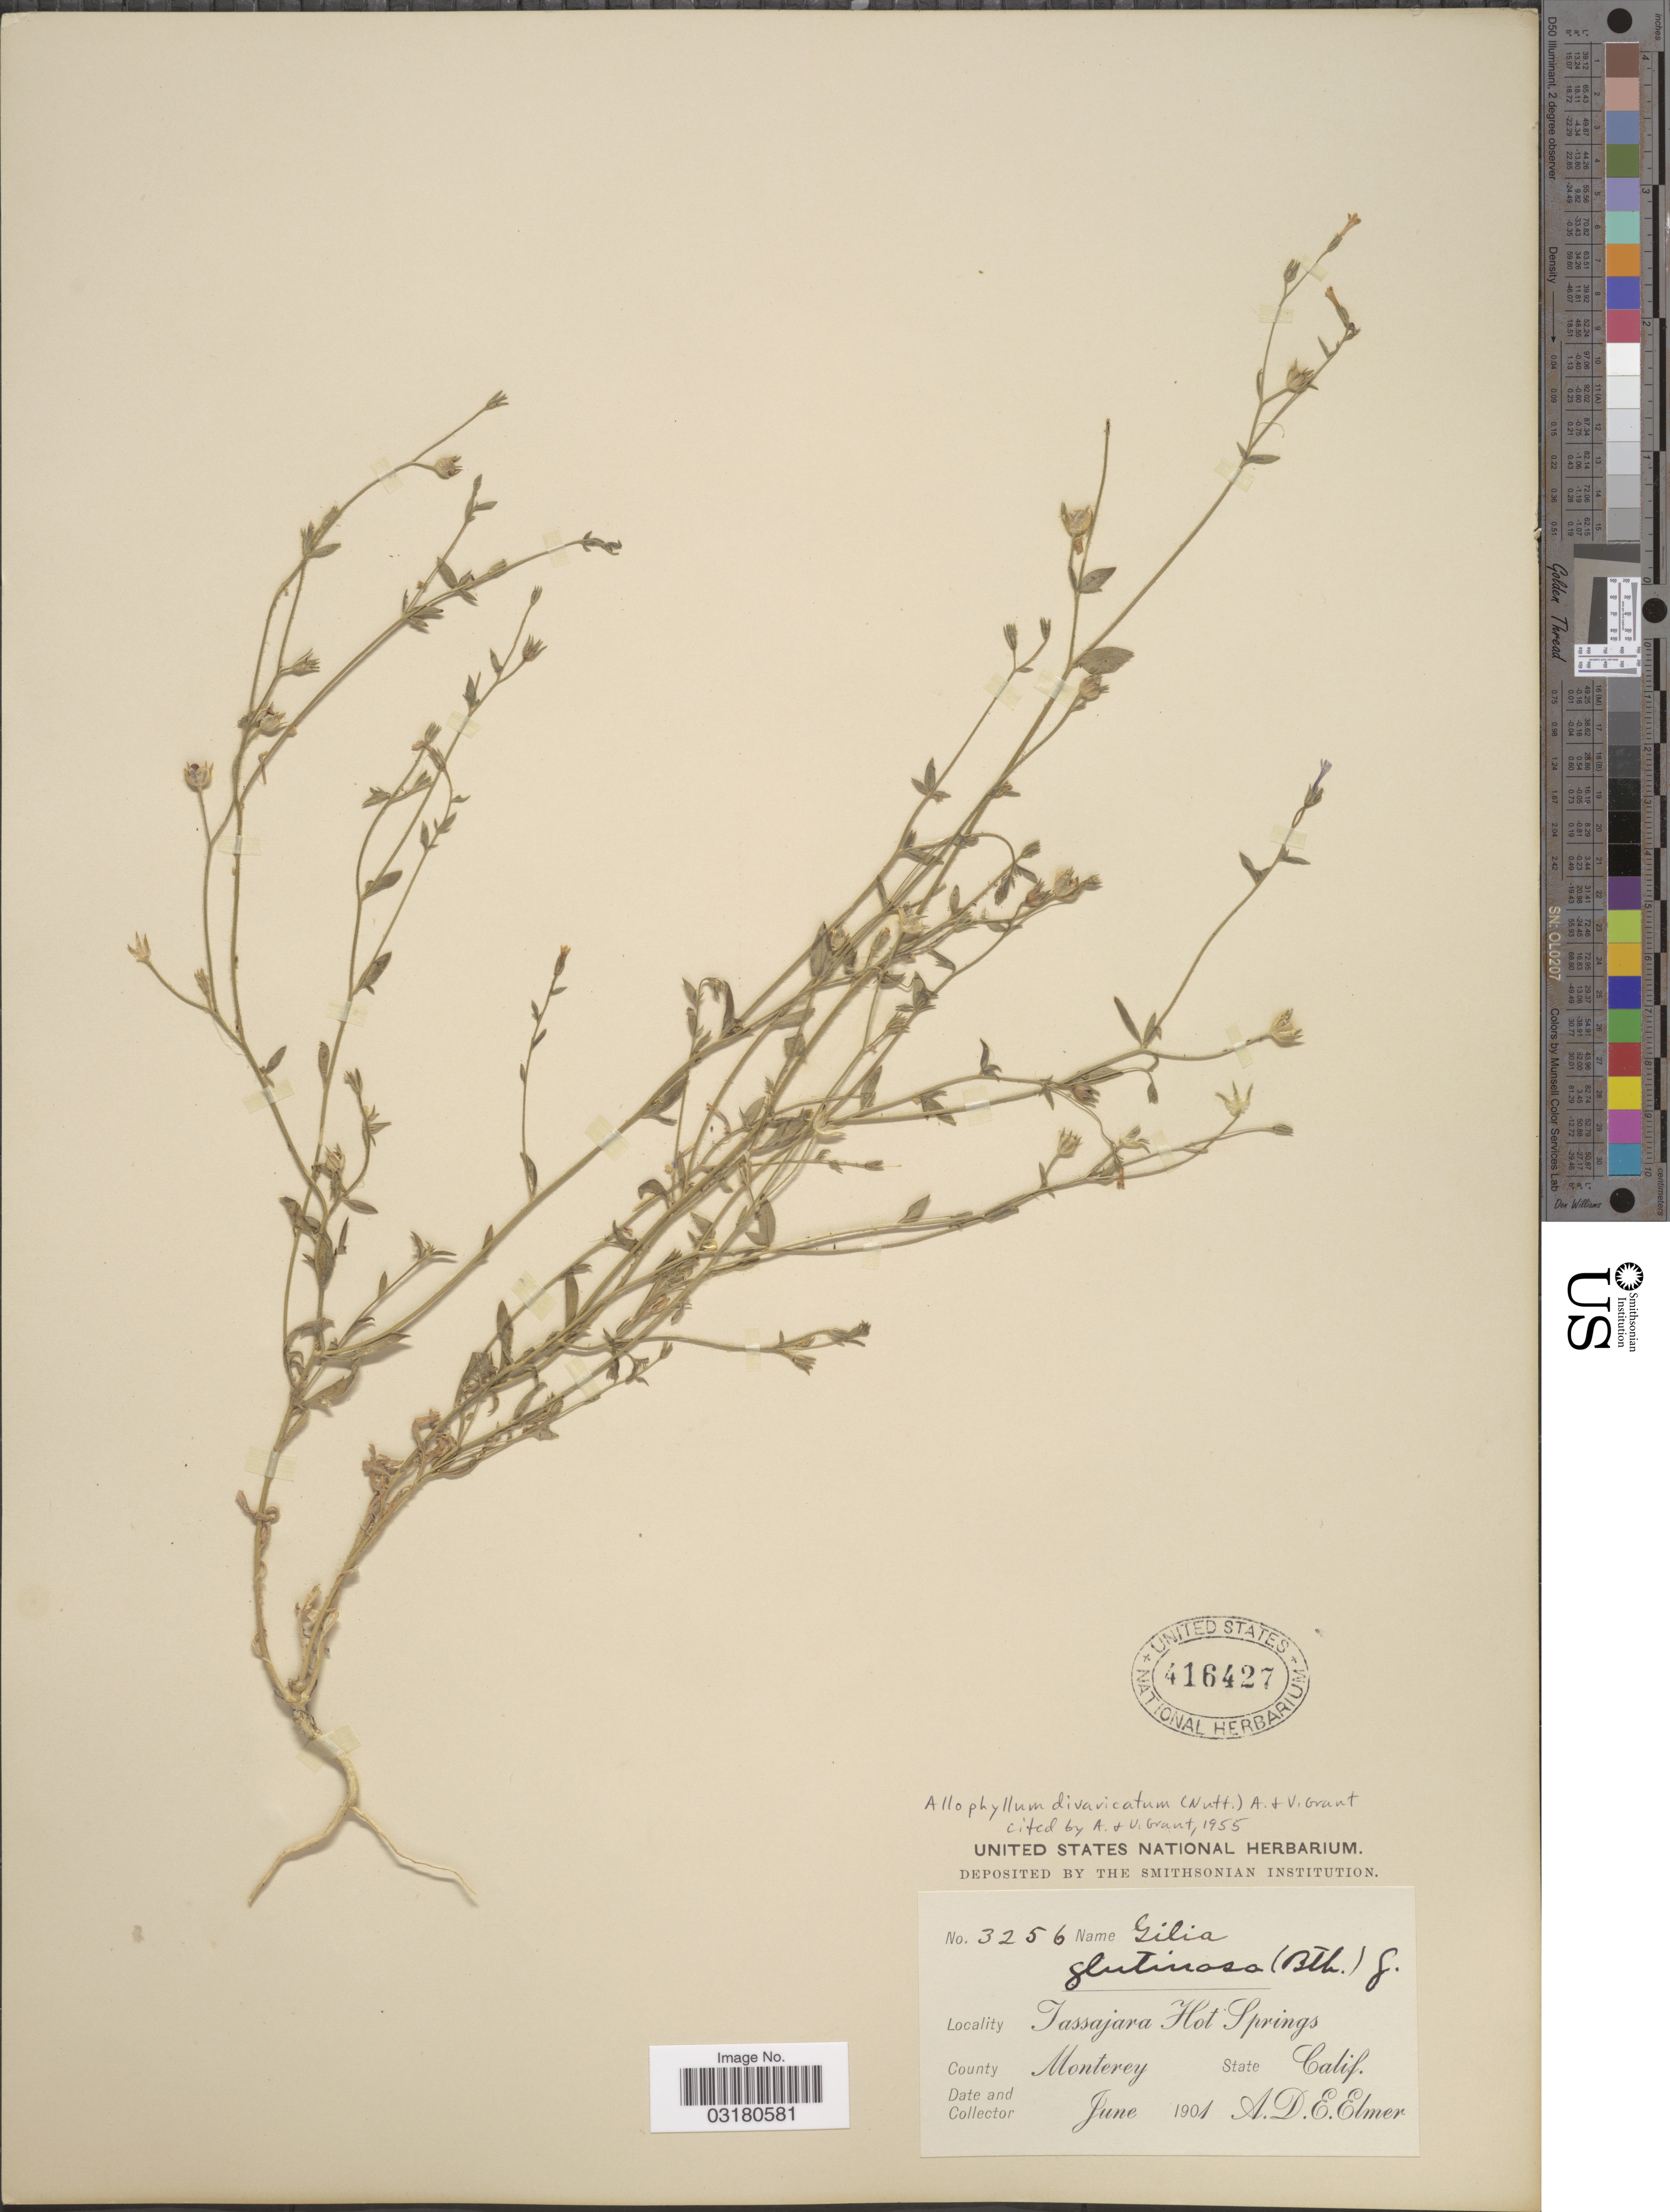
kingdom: Plantae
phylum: Tracheophyta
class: Magnoliopsida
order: Ericales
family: Polemoniaceae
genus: Allophyllum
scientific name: Allophyllum divaricatum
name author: (Nutt.) A.D. Grant & V.E. Grant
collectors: A. D. E. Elmer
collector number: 3256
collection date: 1901-06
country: United States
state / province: California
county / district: Monterey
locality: Tassajara Hot springs. County Monterey.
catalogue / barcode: US 416427